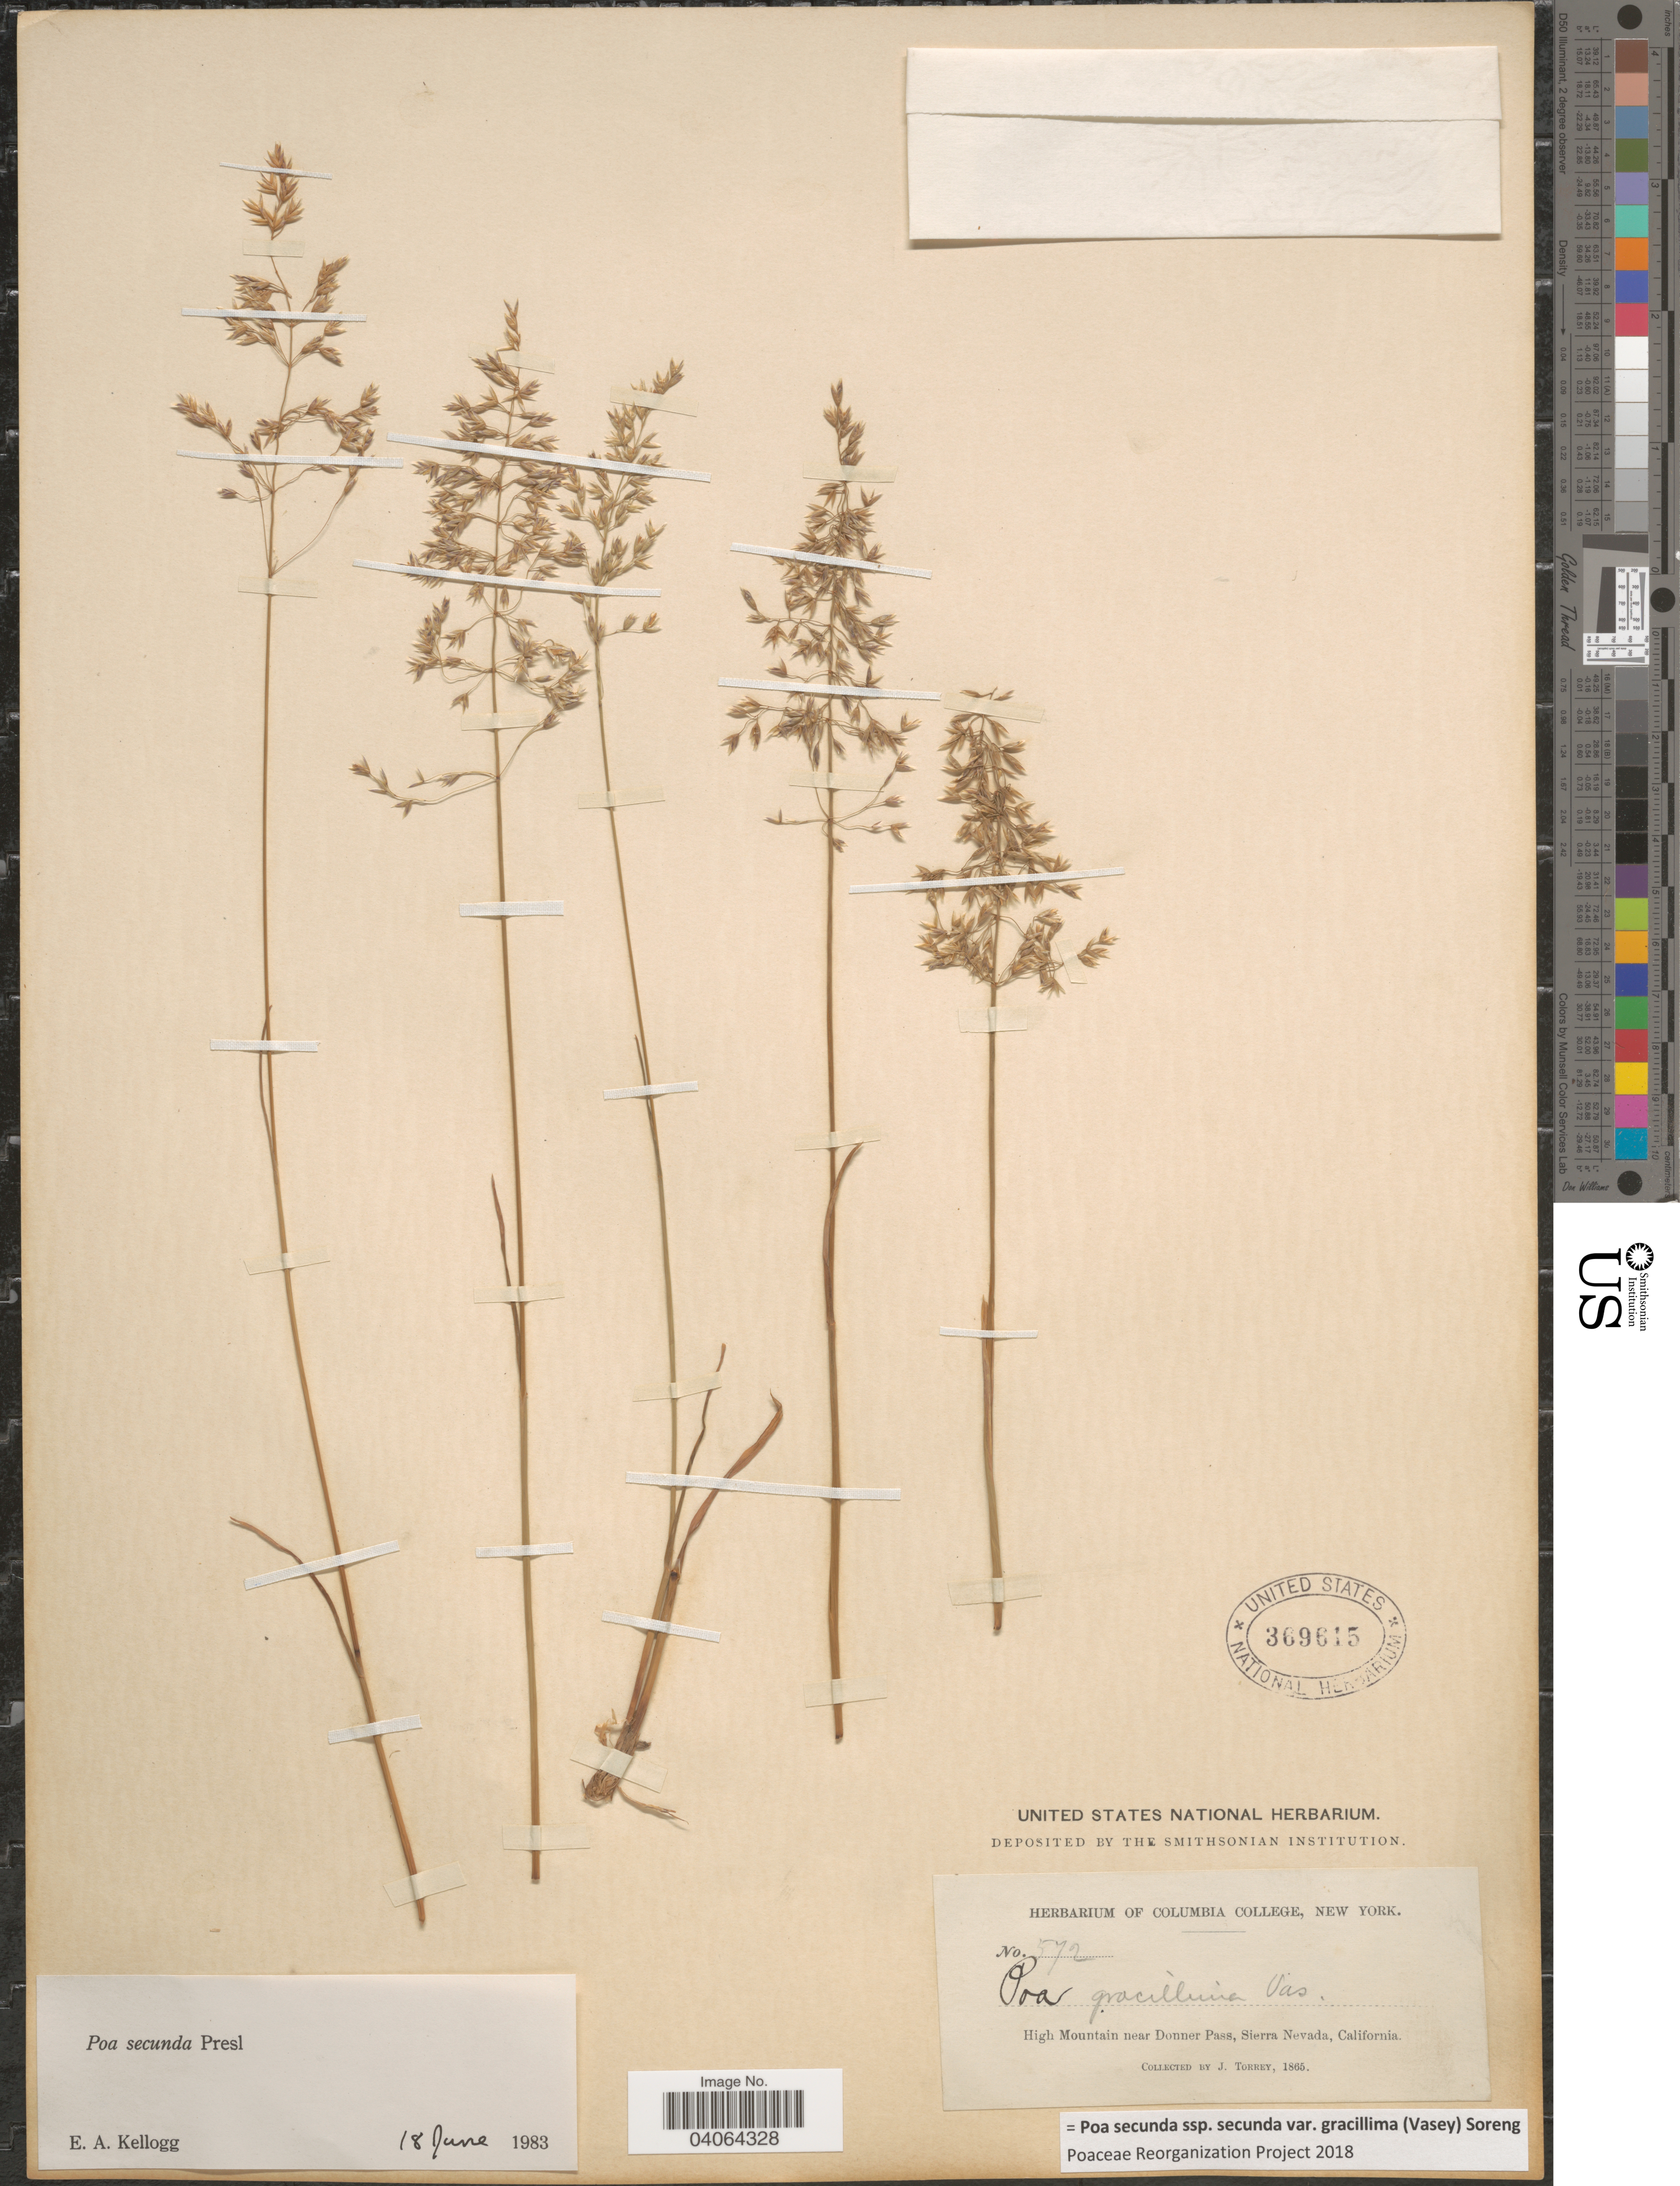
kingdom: Plantae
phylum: Tracheophyta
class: Liliopsida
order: Poales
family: Poaceae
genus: Poa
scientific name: Poa secunda subsp. secunda var. gracillima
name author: (Vasey) Soreng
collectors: J. Torrey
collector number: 572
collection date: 1865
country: United States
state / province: California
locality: High Mountain near Donner Pass, Sierra Nevada.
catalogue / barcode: US 369615